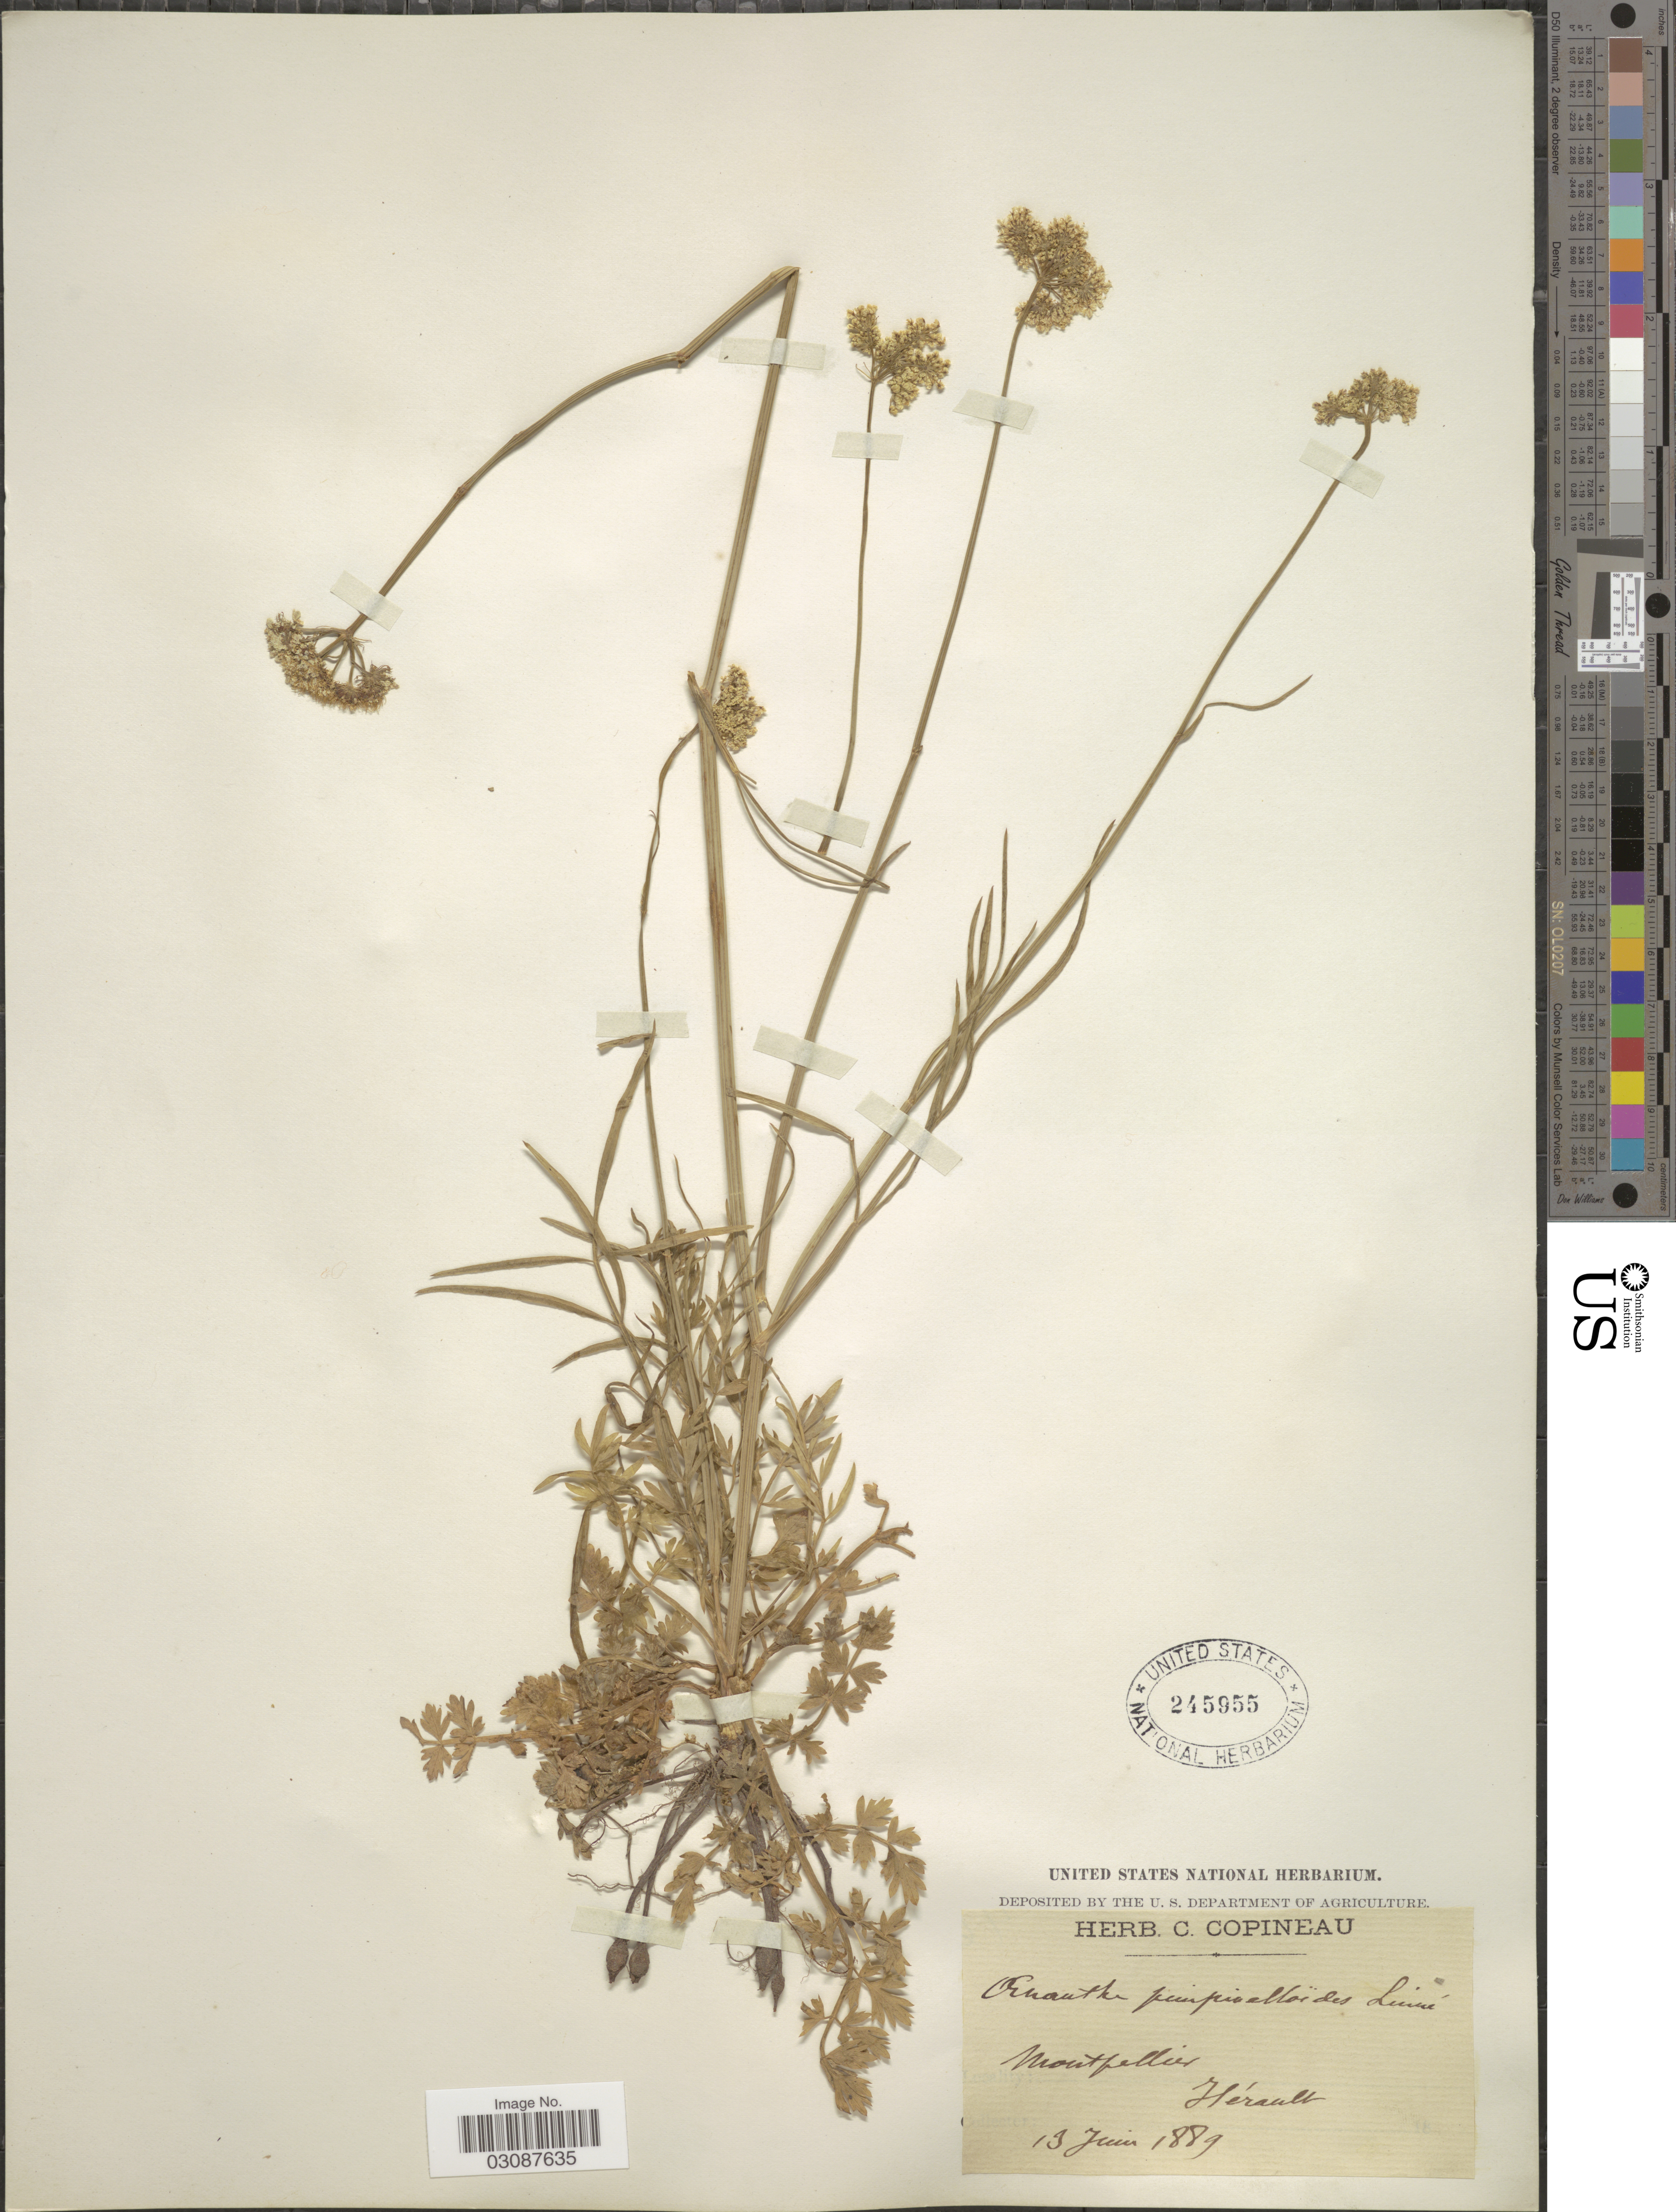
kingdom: Plantae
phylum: Tracheophyta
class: Magnoliopsida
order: Apiales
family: Apiaceae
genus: Oenanthe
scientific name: Oenanthe pimpinelloides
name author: L.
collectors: ex herb. C. Copineau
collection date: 1889-06-13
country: France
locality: Montpellier, Hérault.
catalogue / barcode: US 245955